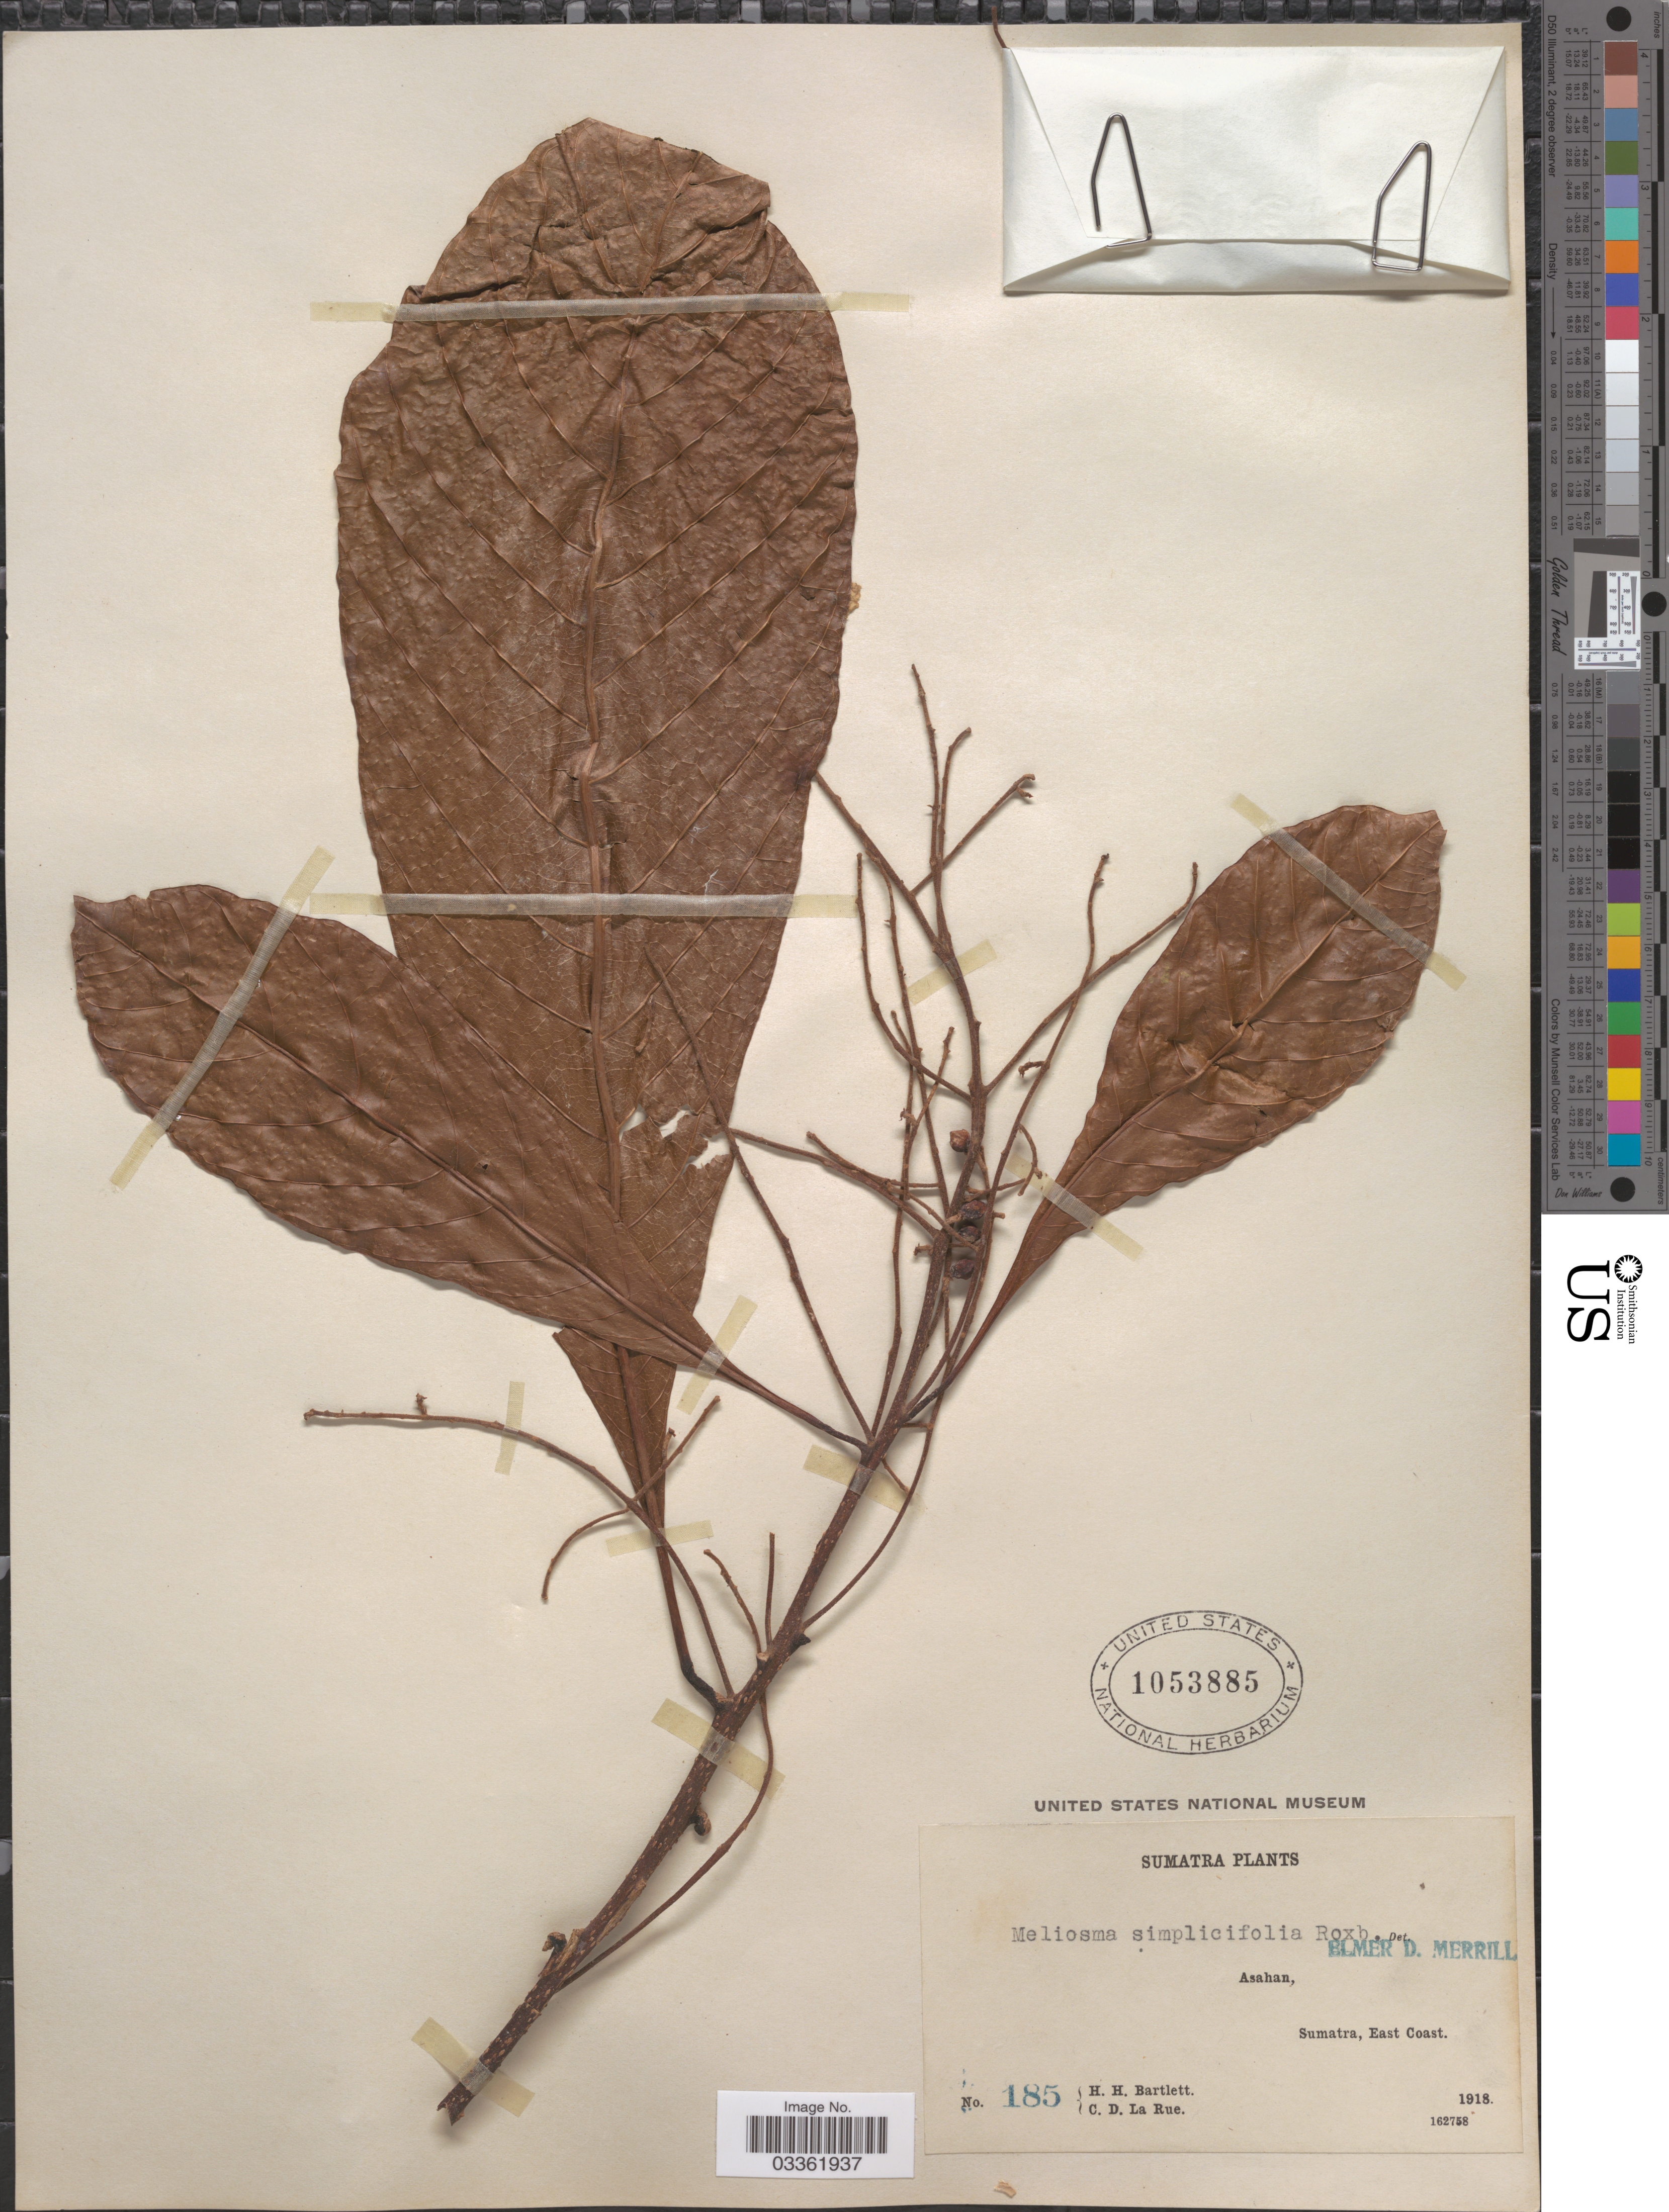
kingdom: Plantae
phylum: Tracheophyta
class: Magnoliopsida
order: Proteales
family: Sabiaceae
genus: Meliosma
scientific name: Meliosma simplicifolia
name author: (Roxb.) Walp.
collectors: H. H. Bartlett & C. La Rue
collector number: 185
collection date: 1918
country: Indonesia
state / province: Sumatra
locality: Asahan, Sumatra, East Coast.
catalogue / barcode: US 1053885